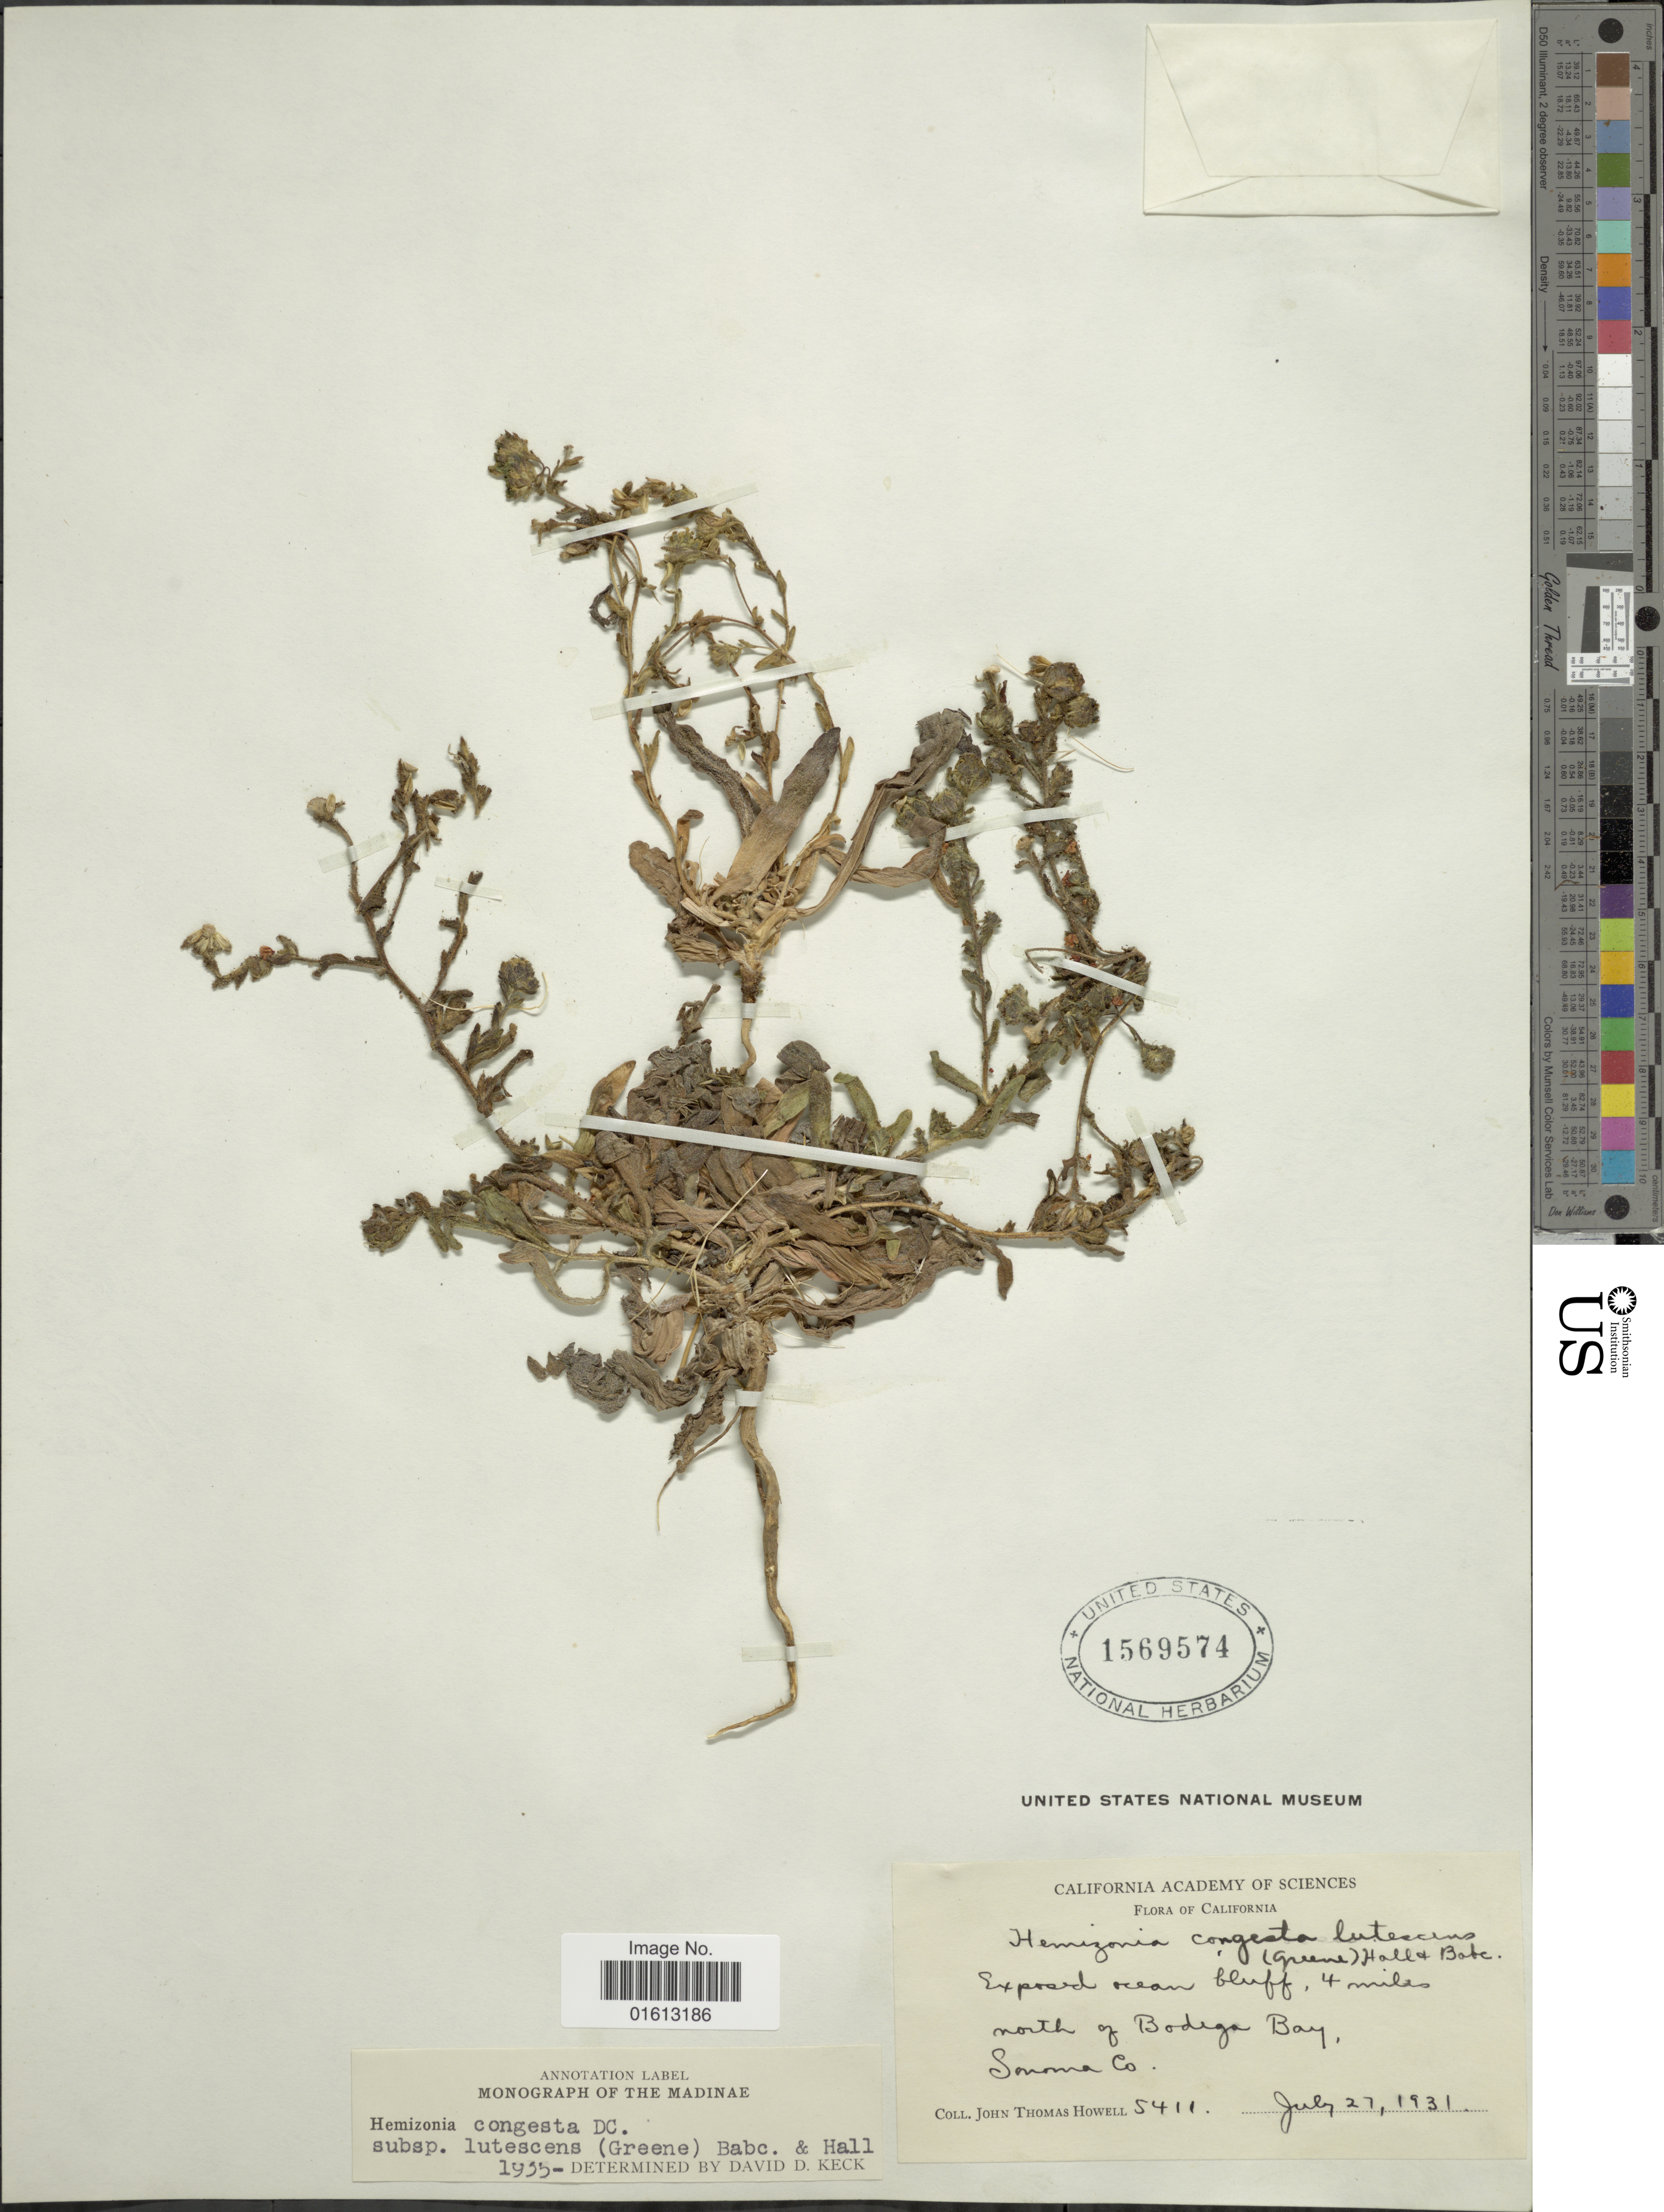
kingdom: Plantae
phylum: Tracheophyta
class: Magnoliopsida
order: Asterales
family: Asteraceae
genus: Hemizonia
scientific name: Hemizonia congesta subsp. lutescens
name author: (Greene) Babc. & H.M. Hall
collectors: J. T. Howell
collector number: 5411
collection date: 1931-07-27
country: United States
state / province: California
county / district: Sonoma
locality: Exposed ocean bluff, 4 miles north of Bodega Bay, Sonoma Co.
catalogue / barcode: US 1569574